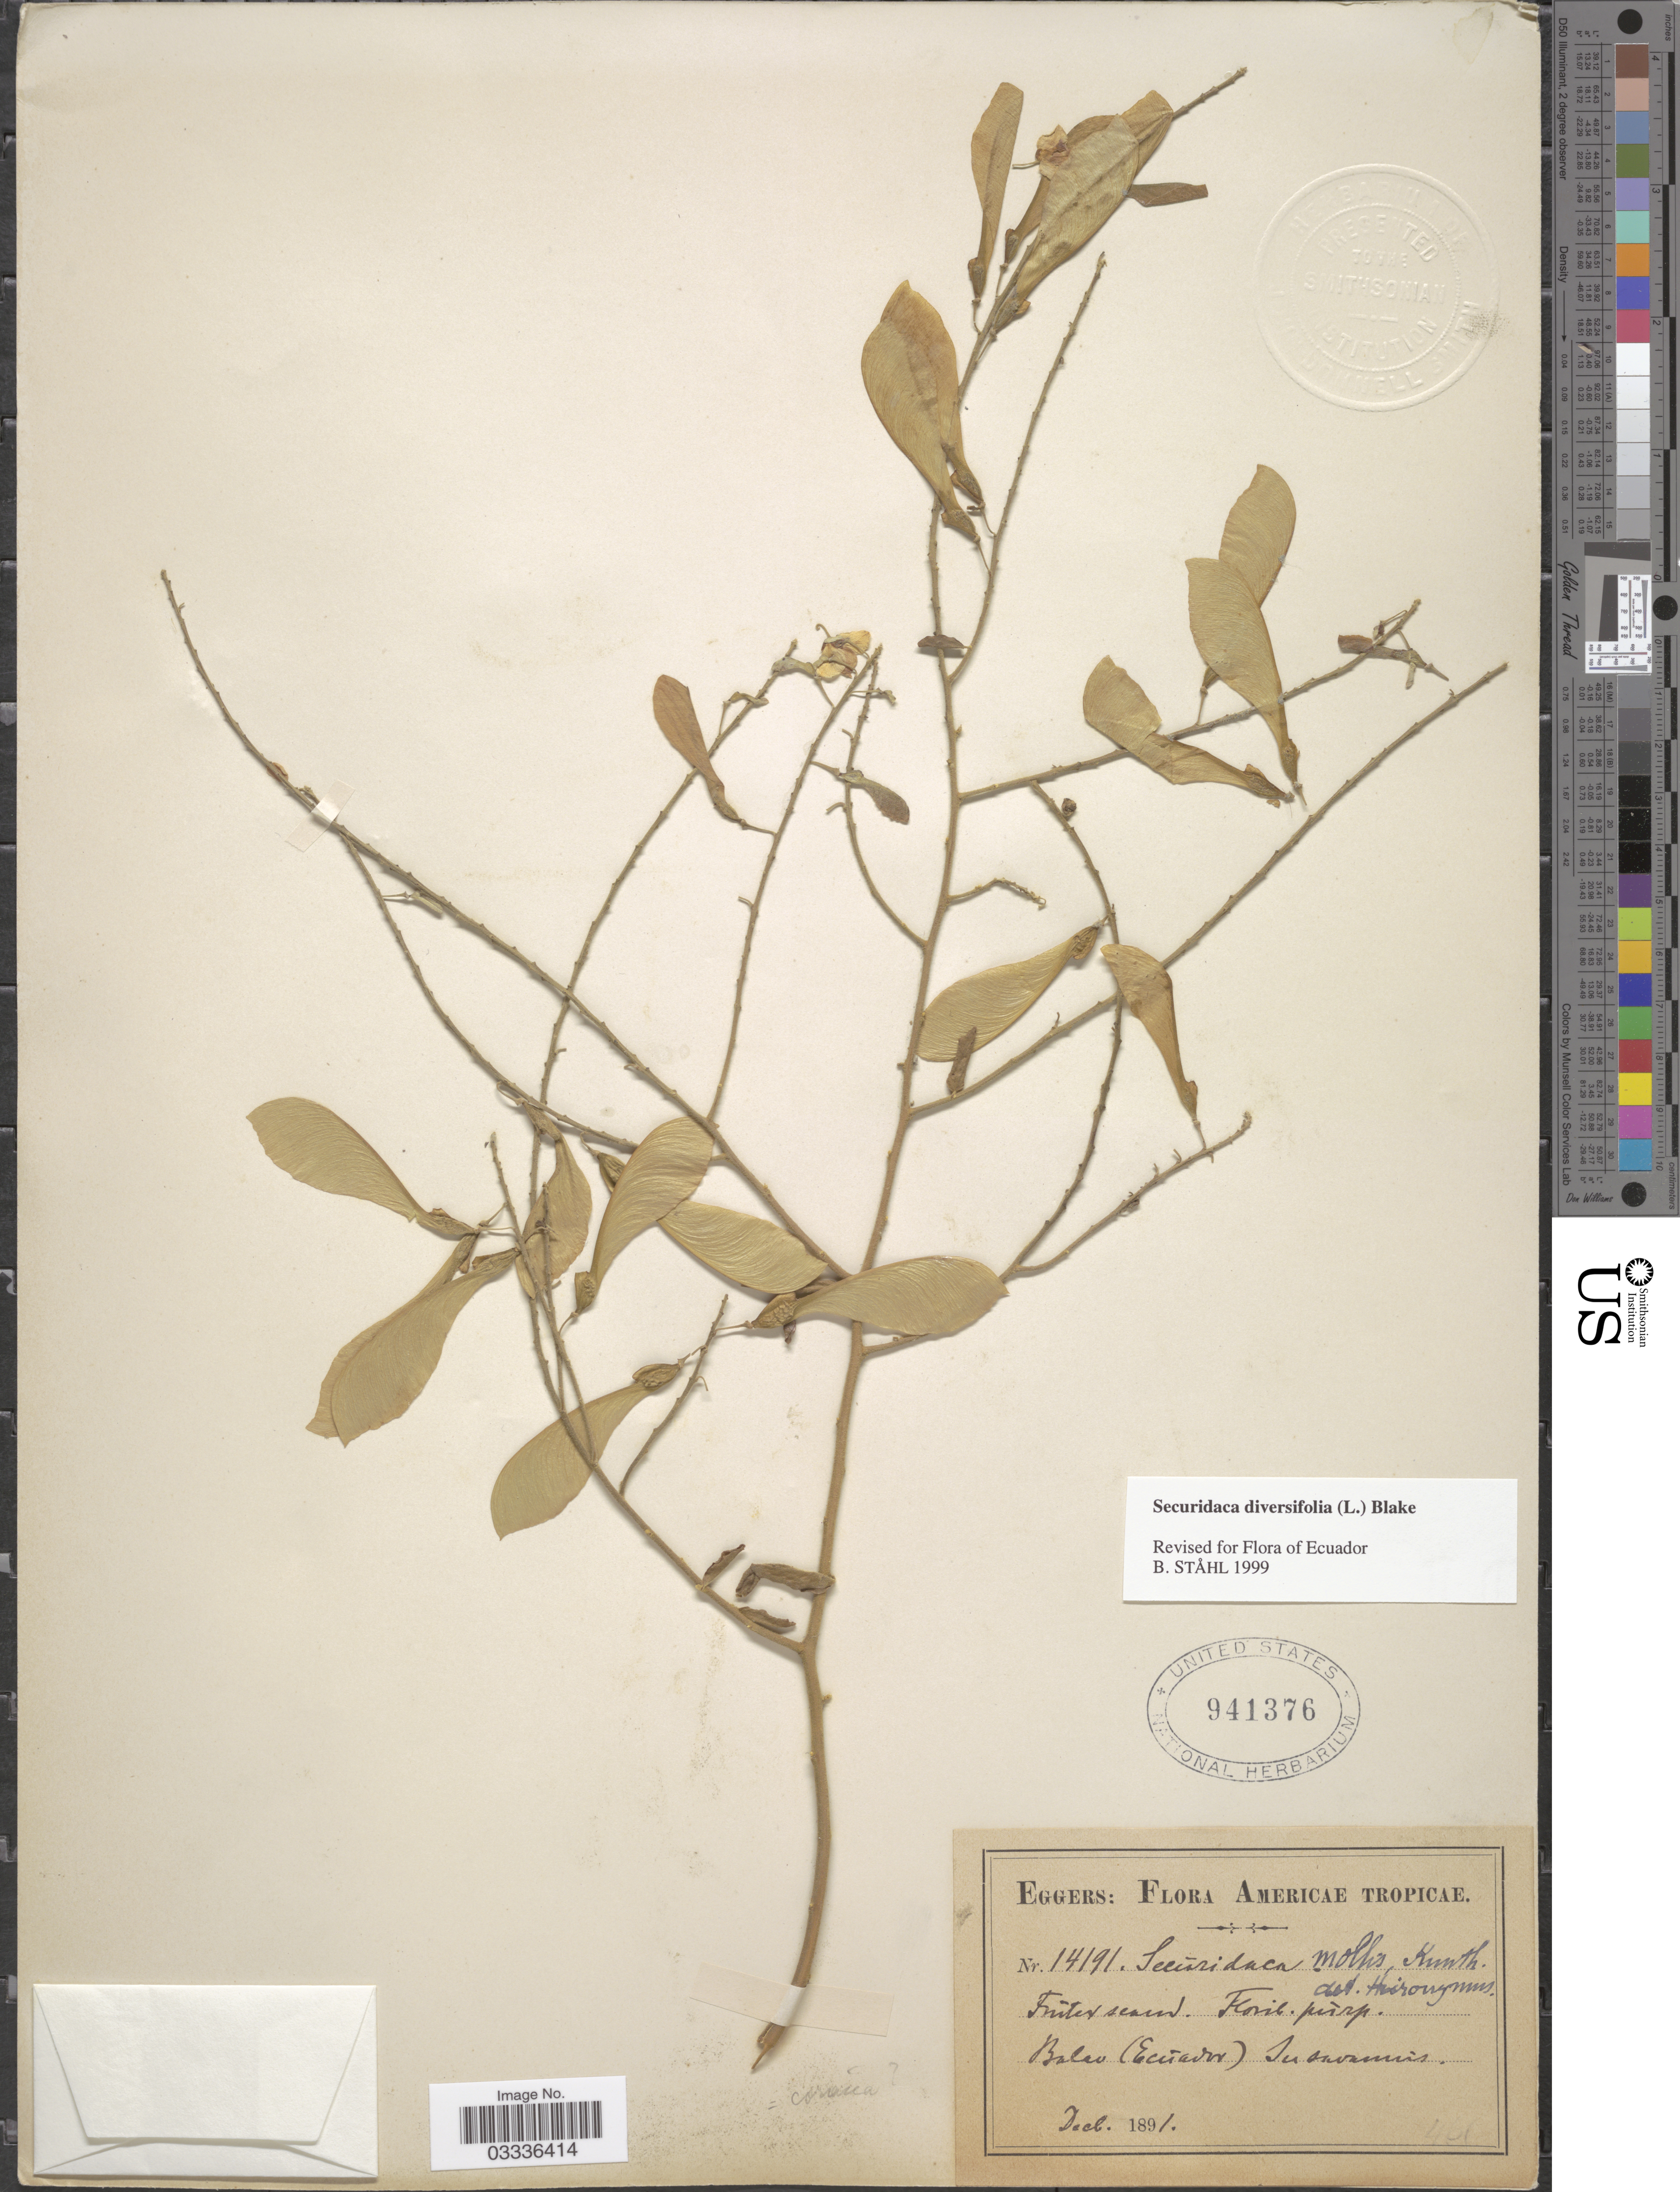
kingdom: Plantae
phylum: Tracheophyta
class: Magnoliopsida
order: Fabales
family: Polygalaceae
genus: Securidaca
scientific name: Securidaca diversifolia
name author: (L.) S.F. Blake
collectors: -. Eggers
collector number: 14191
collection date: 1891-12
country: Ecuador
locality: Balao. In savannis.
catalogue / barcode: US 941376